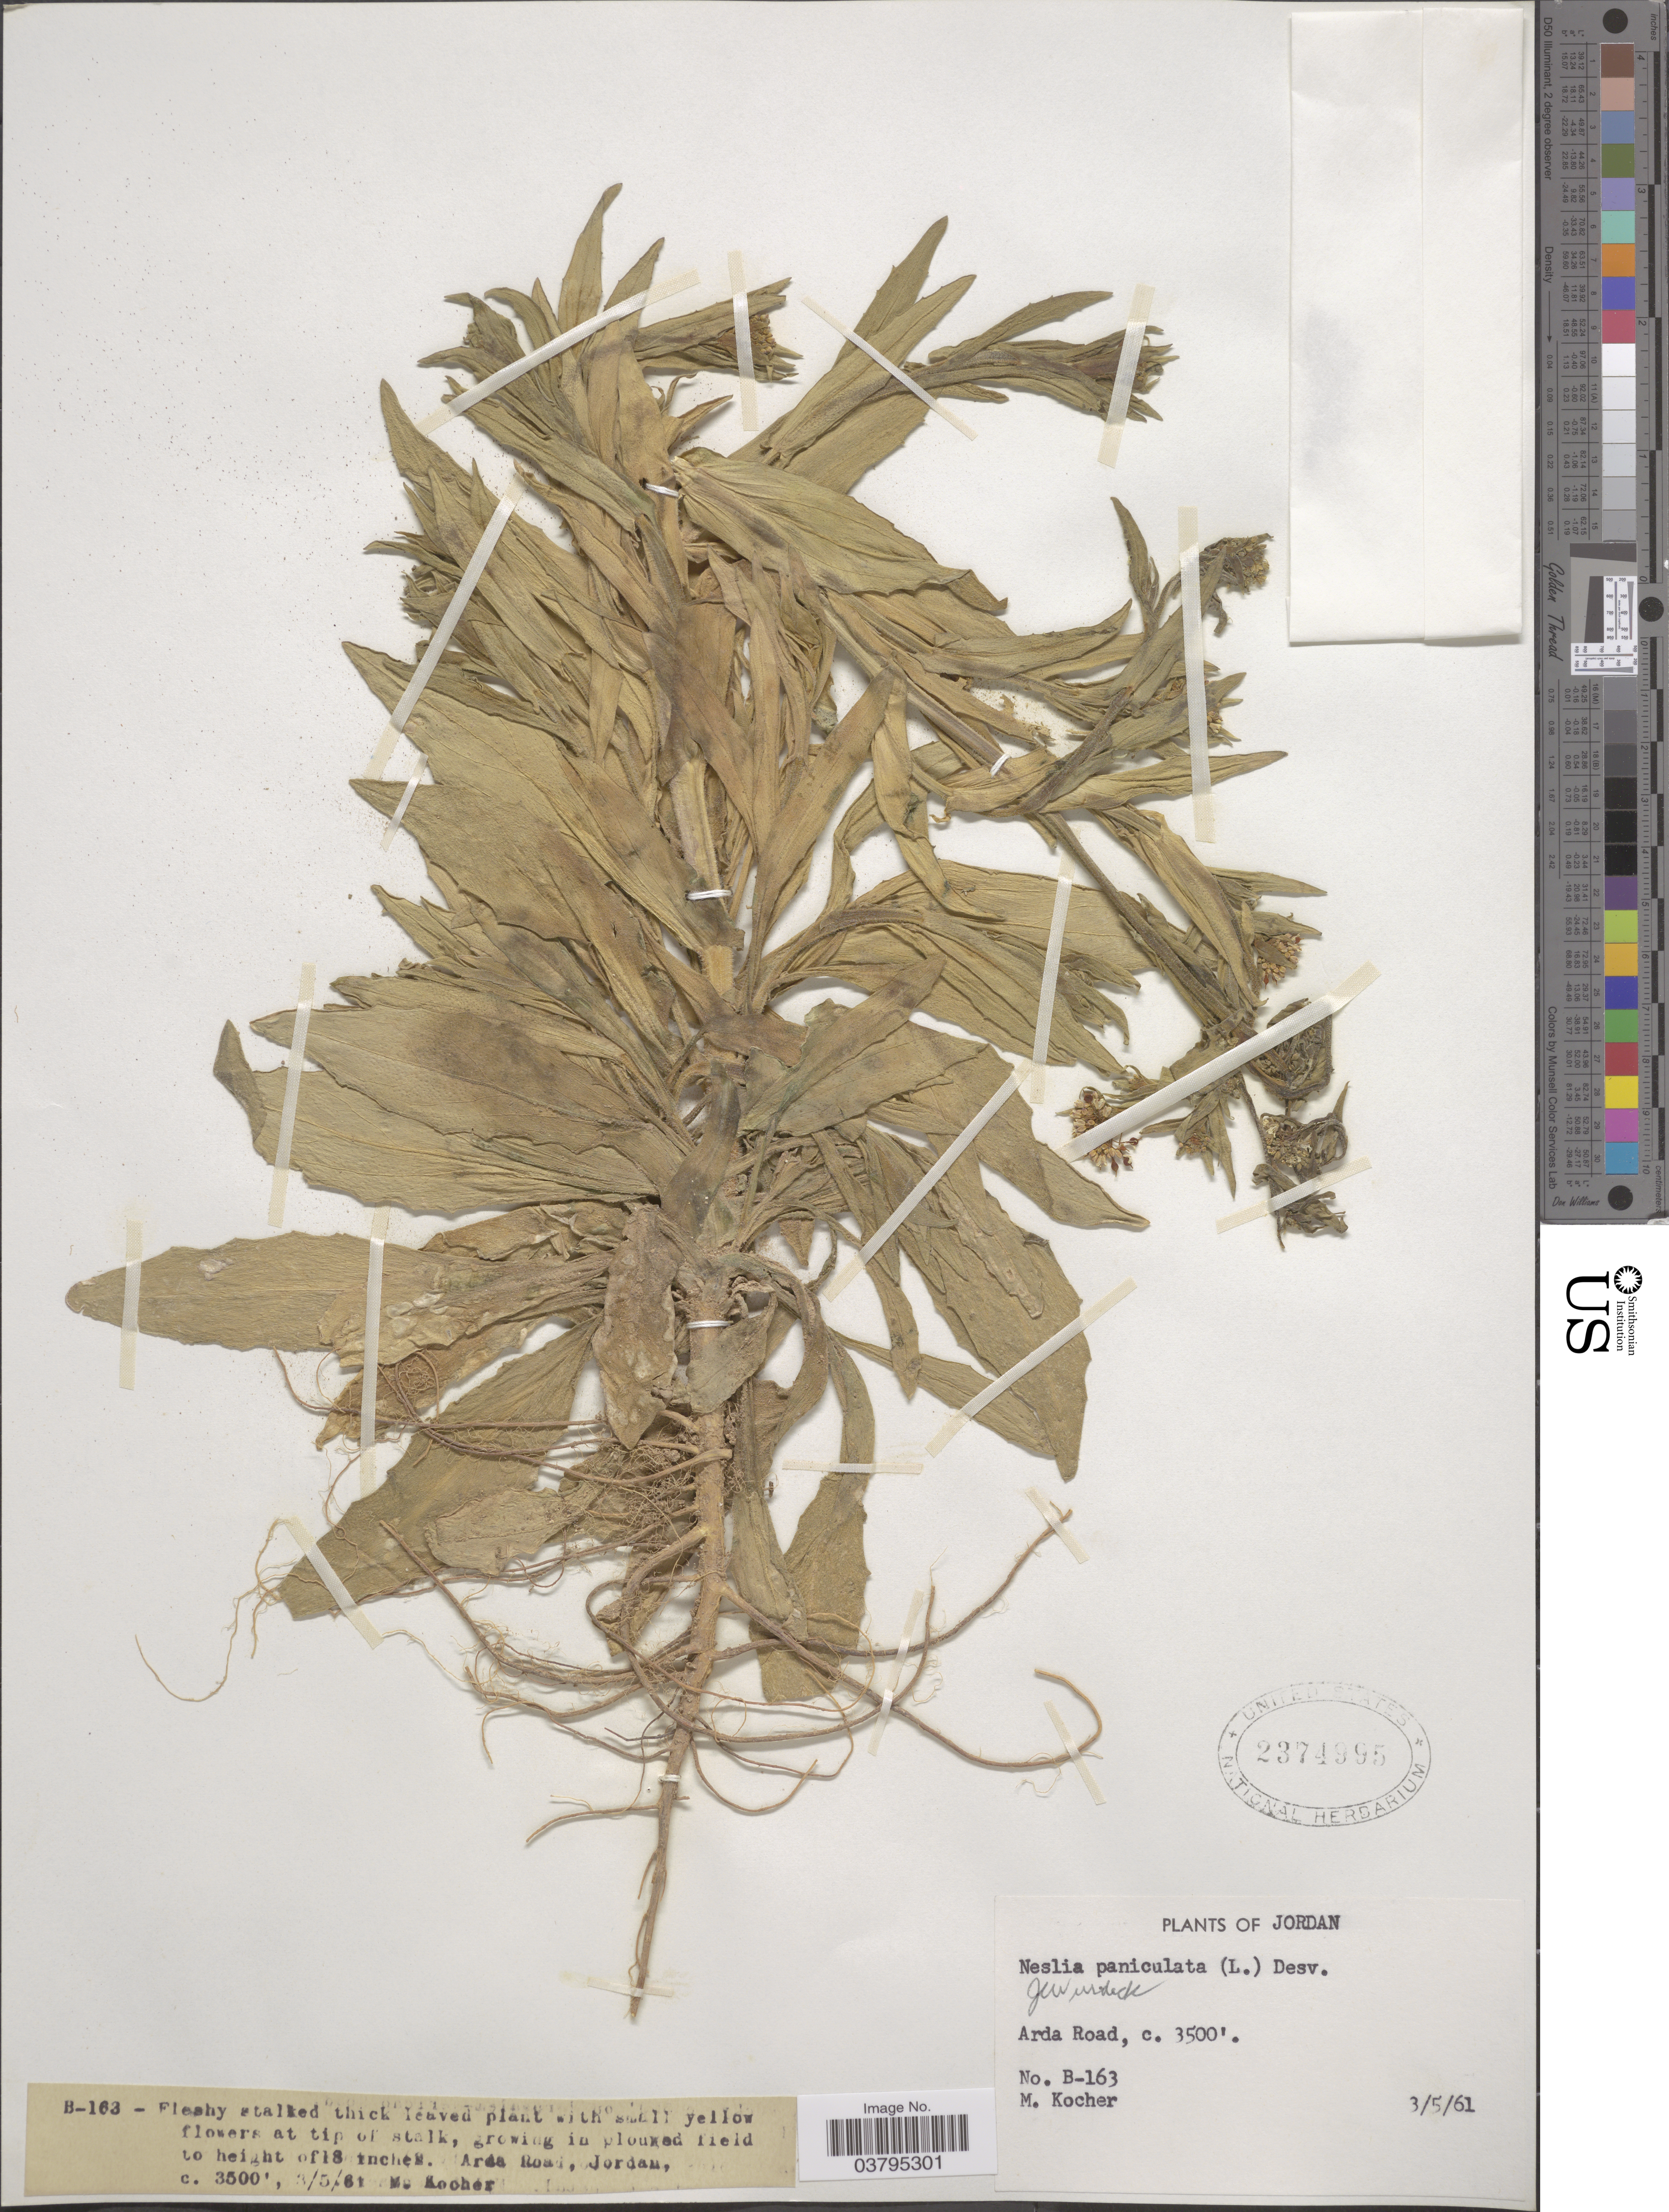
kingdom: Plantae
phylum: Tracheophyta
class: Magnoliopsida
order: Brassicales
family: Brassicaceae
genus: Neslia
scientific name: Neslia paniculata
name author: (L.) Desv.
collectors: M. Kocher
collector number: B-163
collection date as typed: Transcribed d/m/y: 3/5/61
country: Jordan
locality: Arda Road.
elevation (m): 1067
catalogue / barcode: US 2374995